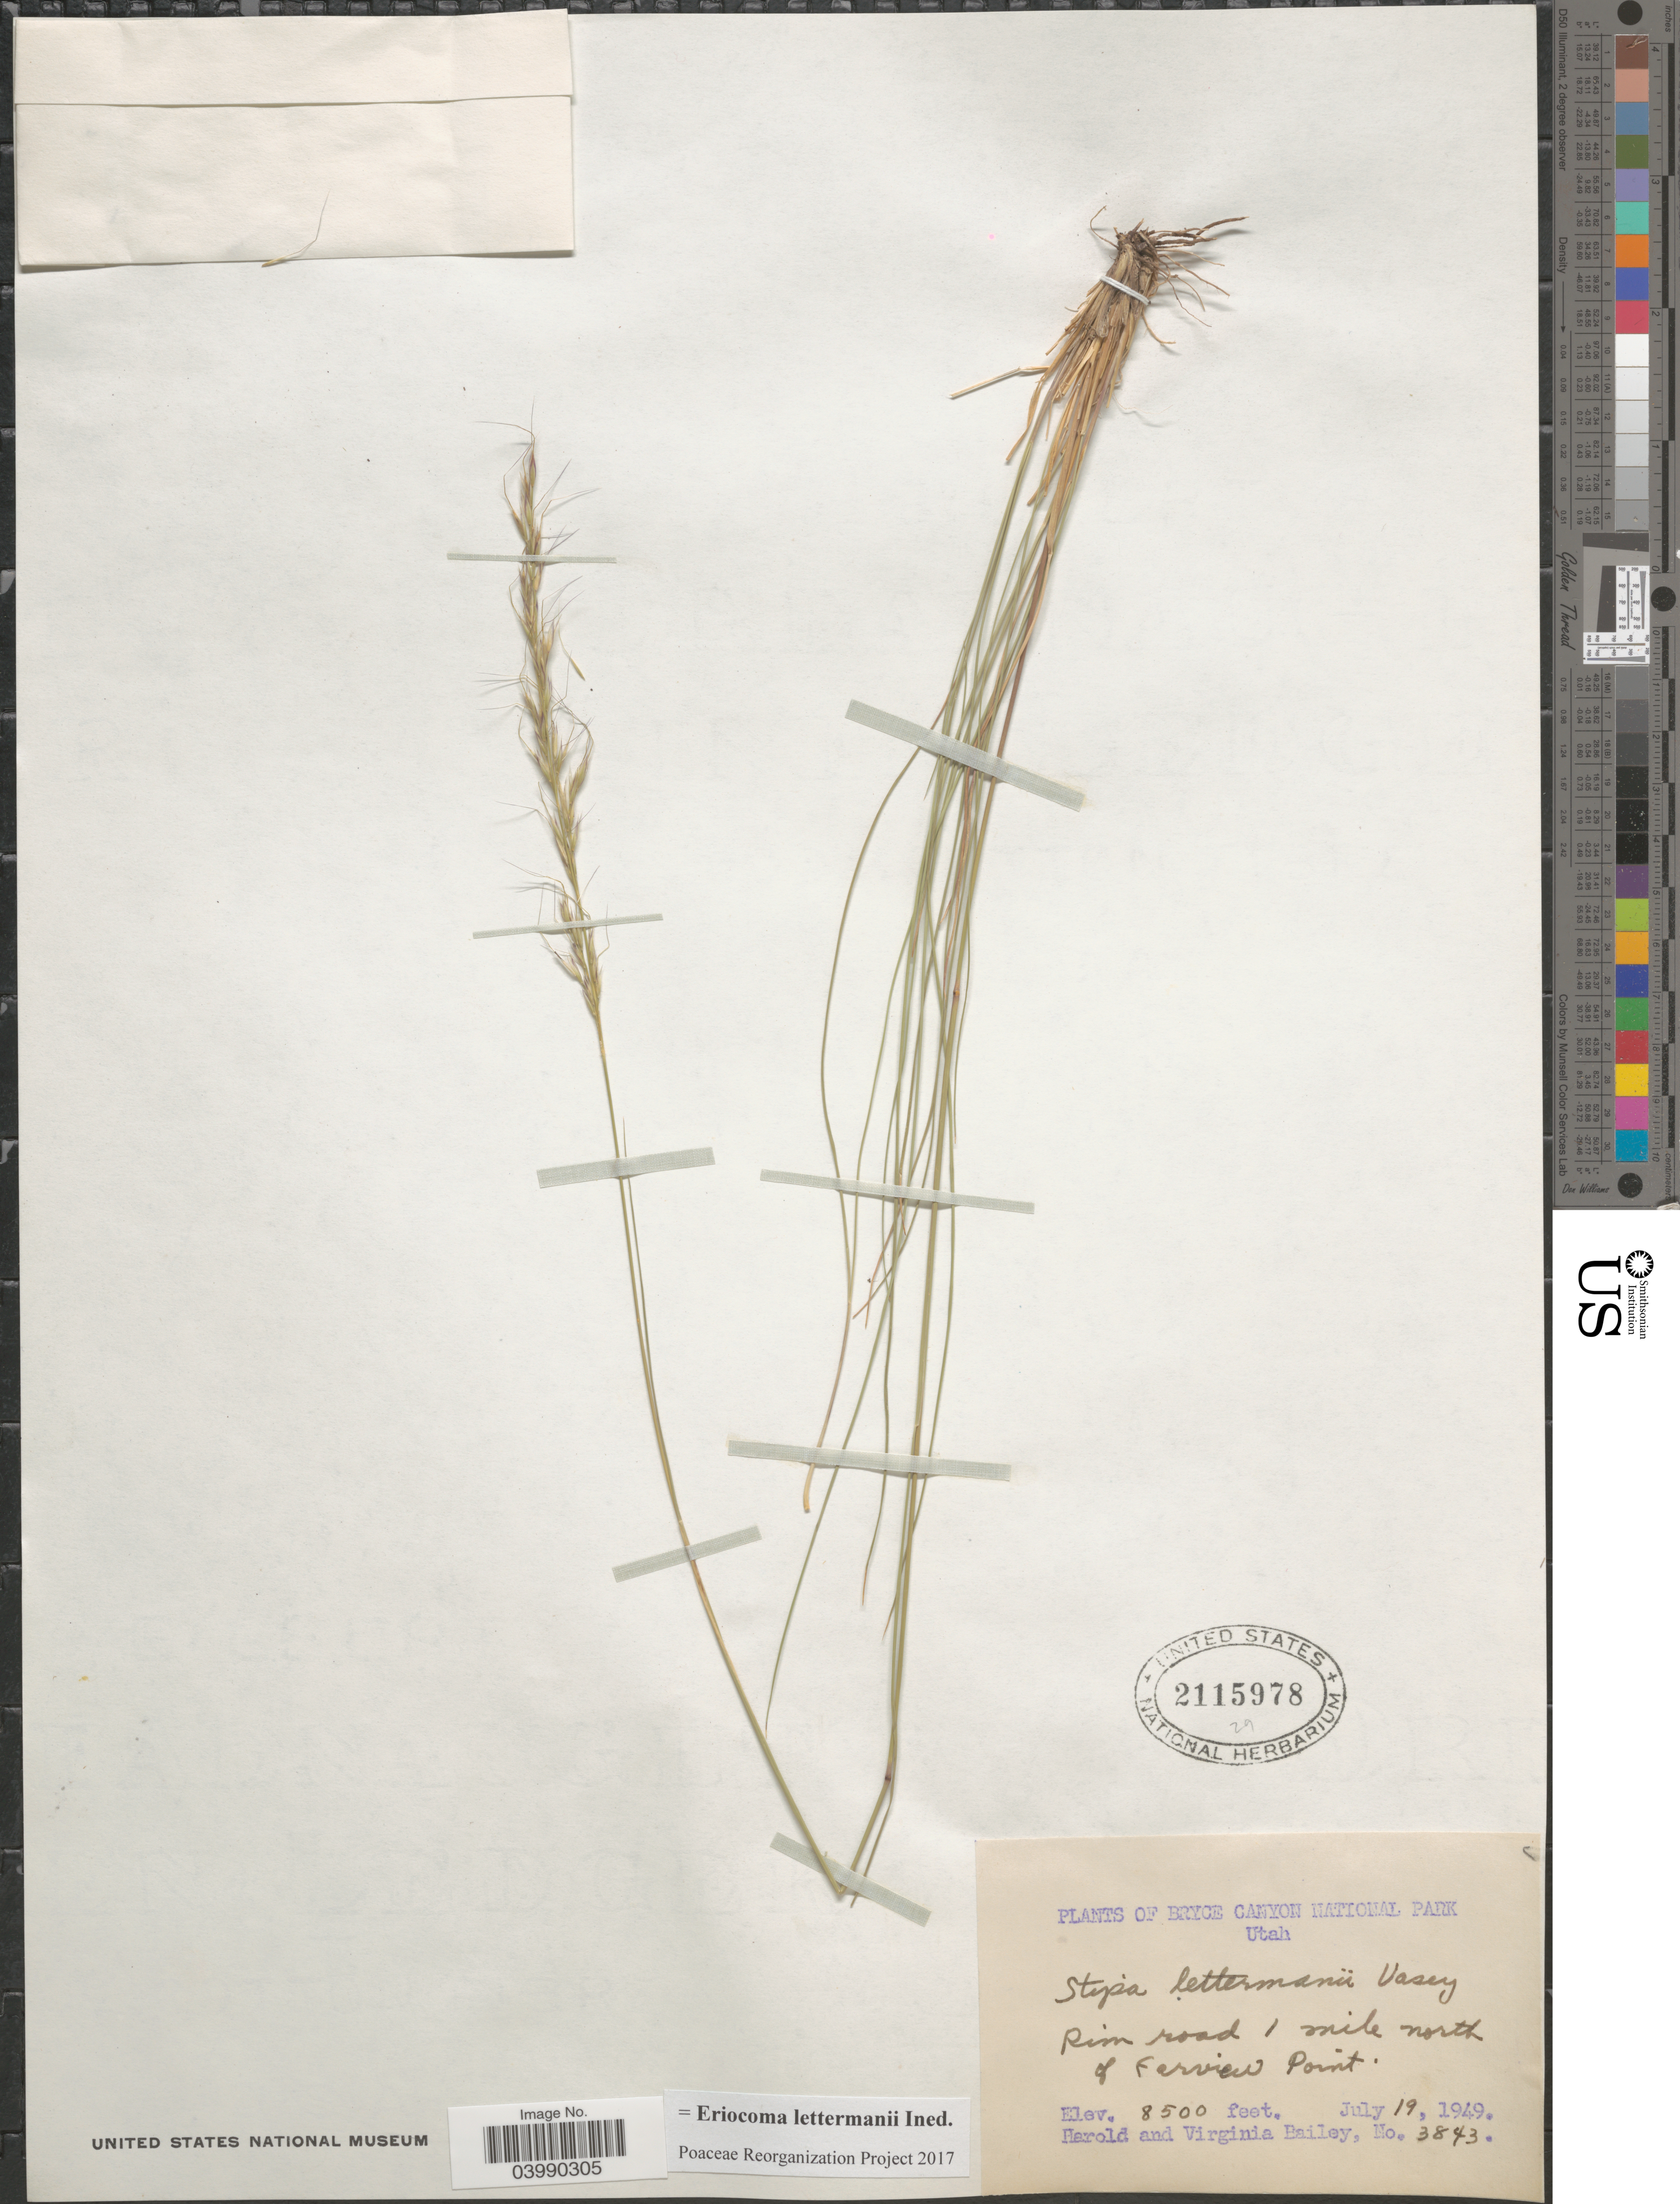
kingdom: Plantae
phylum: Tracheophyta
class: Liliopsida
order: Poales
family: Poaceae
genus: Eriocoma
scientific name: Eriocoma lettermanii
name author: (Vasey) Romasch.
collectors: H. Bailey & V. L. Bailey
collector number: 3843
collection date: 1949-07-19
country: United States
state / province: Utah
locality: Bryce Canyon National Park. Rim road 1 mile north of Farview Point.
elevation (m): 2591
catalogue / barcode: US 2115978